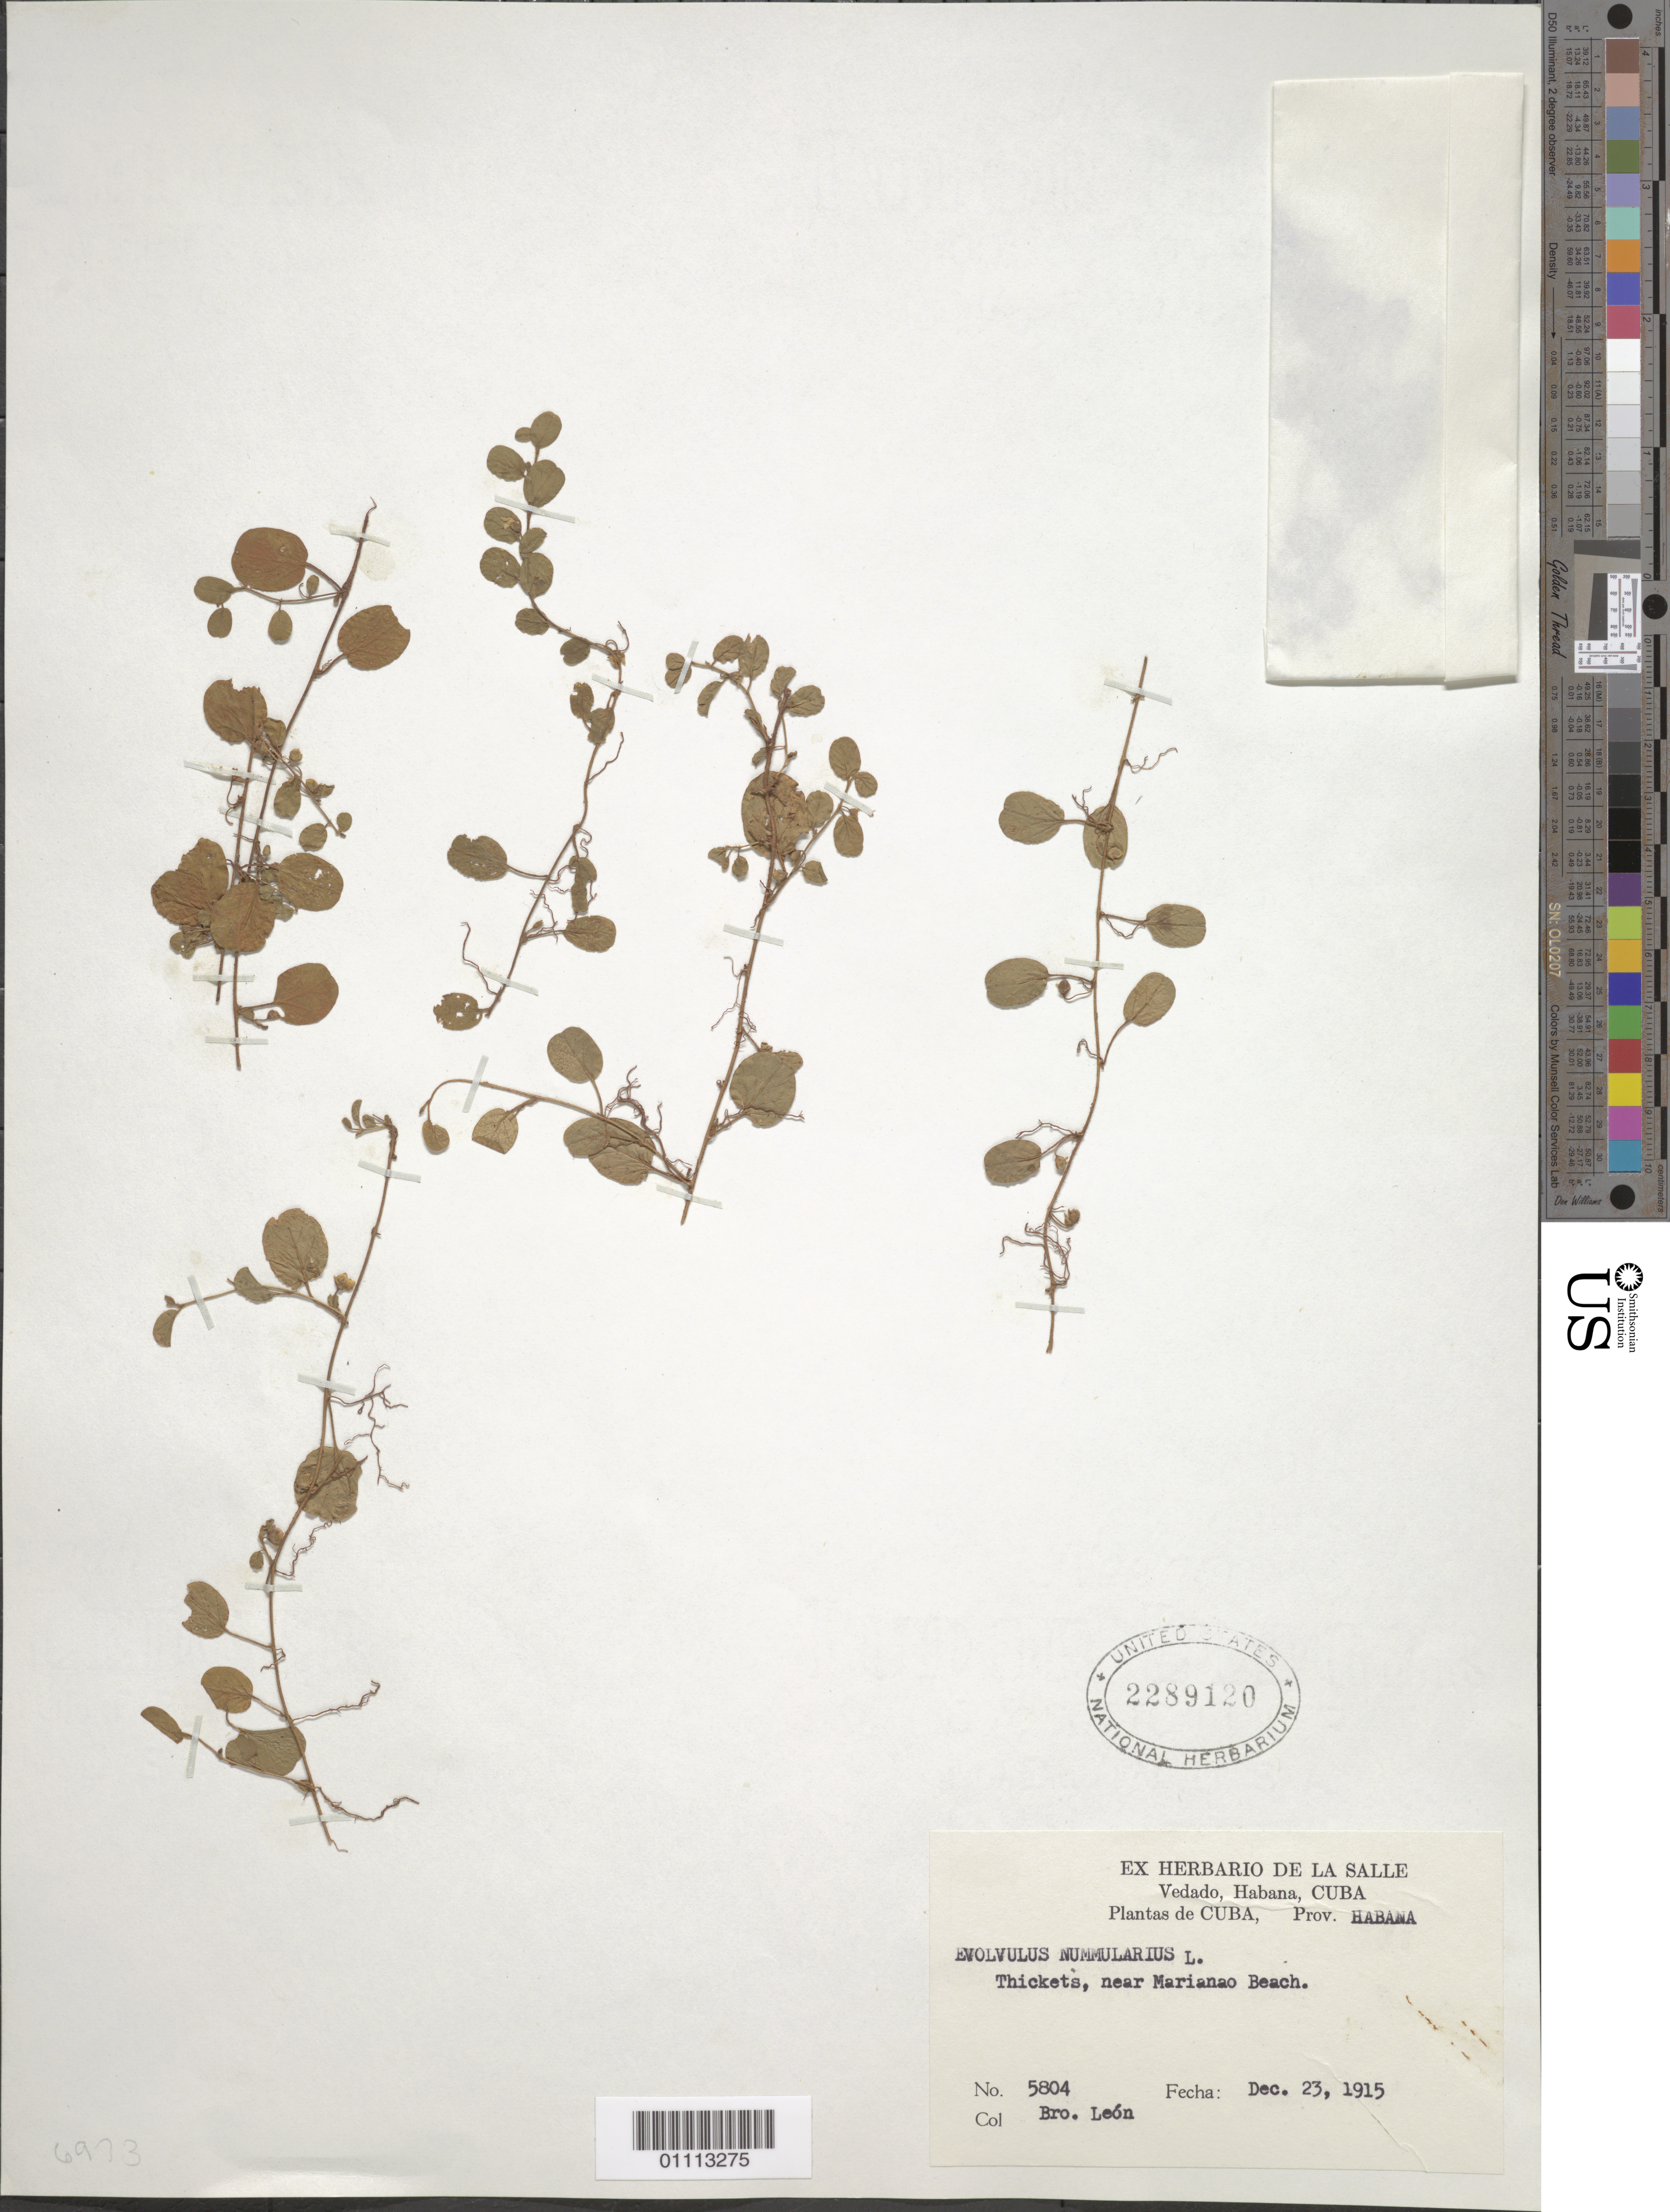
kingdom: Plantae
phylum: Tracheophyta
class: Magnoliopsida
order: Solanales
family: Convolvulaceae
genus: Evolvulus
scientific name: Evolvulus nummularius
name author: (L.) L.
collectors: Bro. León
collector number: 5804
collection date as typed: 23 Dec 1915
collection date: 1915-12-23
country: Cuba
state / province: La Habana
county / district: Municipio Playa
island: Cuba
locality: Marianao Beach (near)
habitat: Coastal thickets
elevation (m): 65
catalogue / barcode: US 2289120